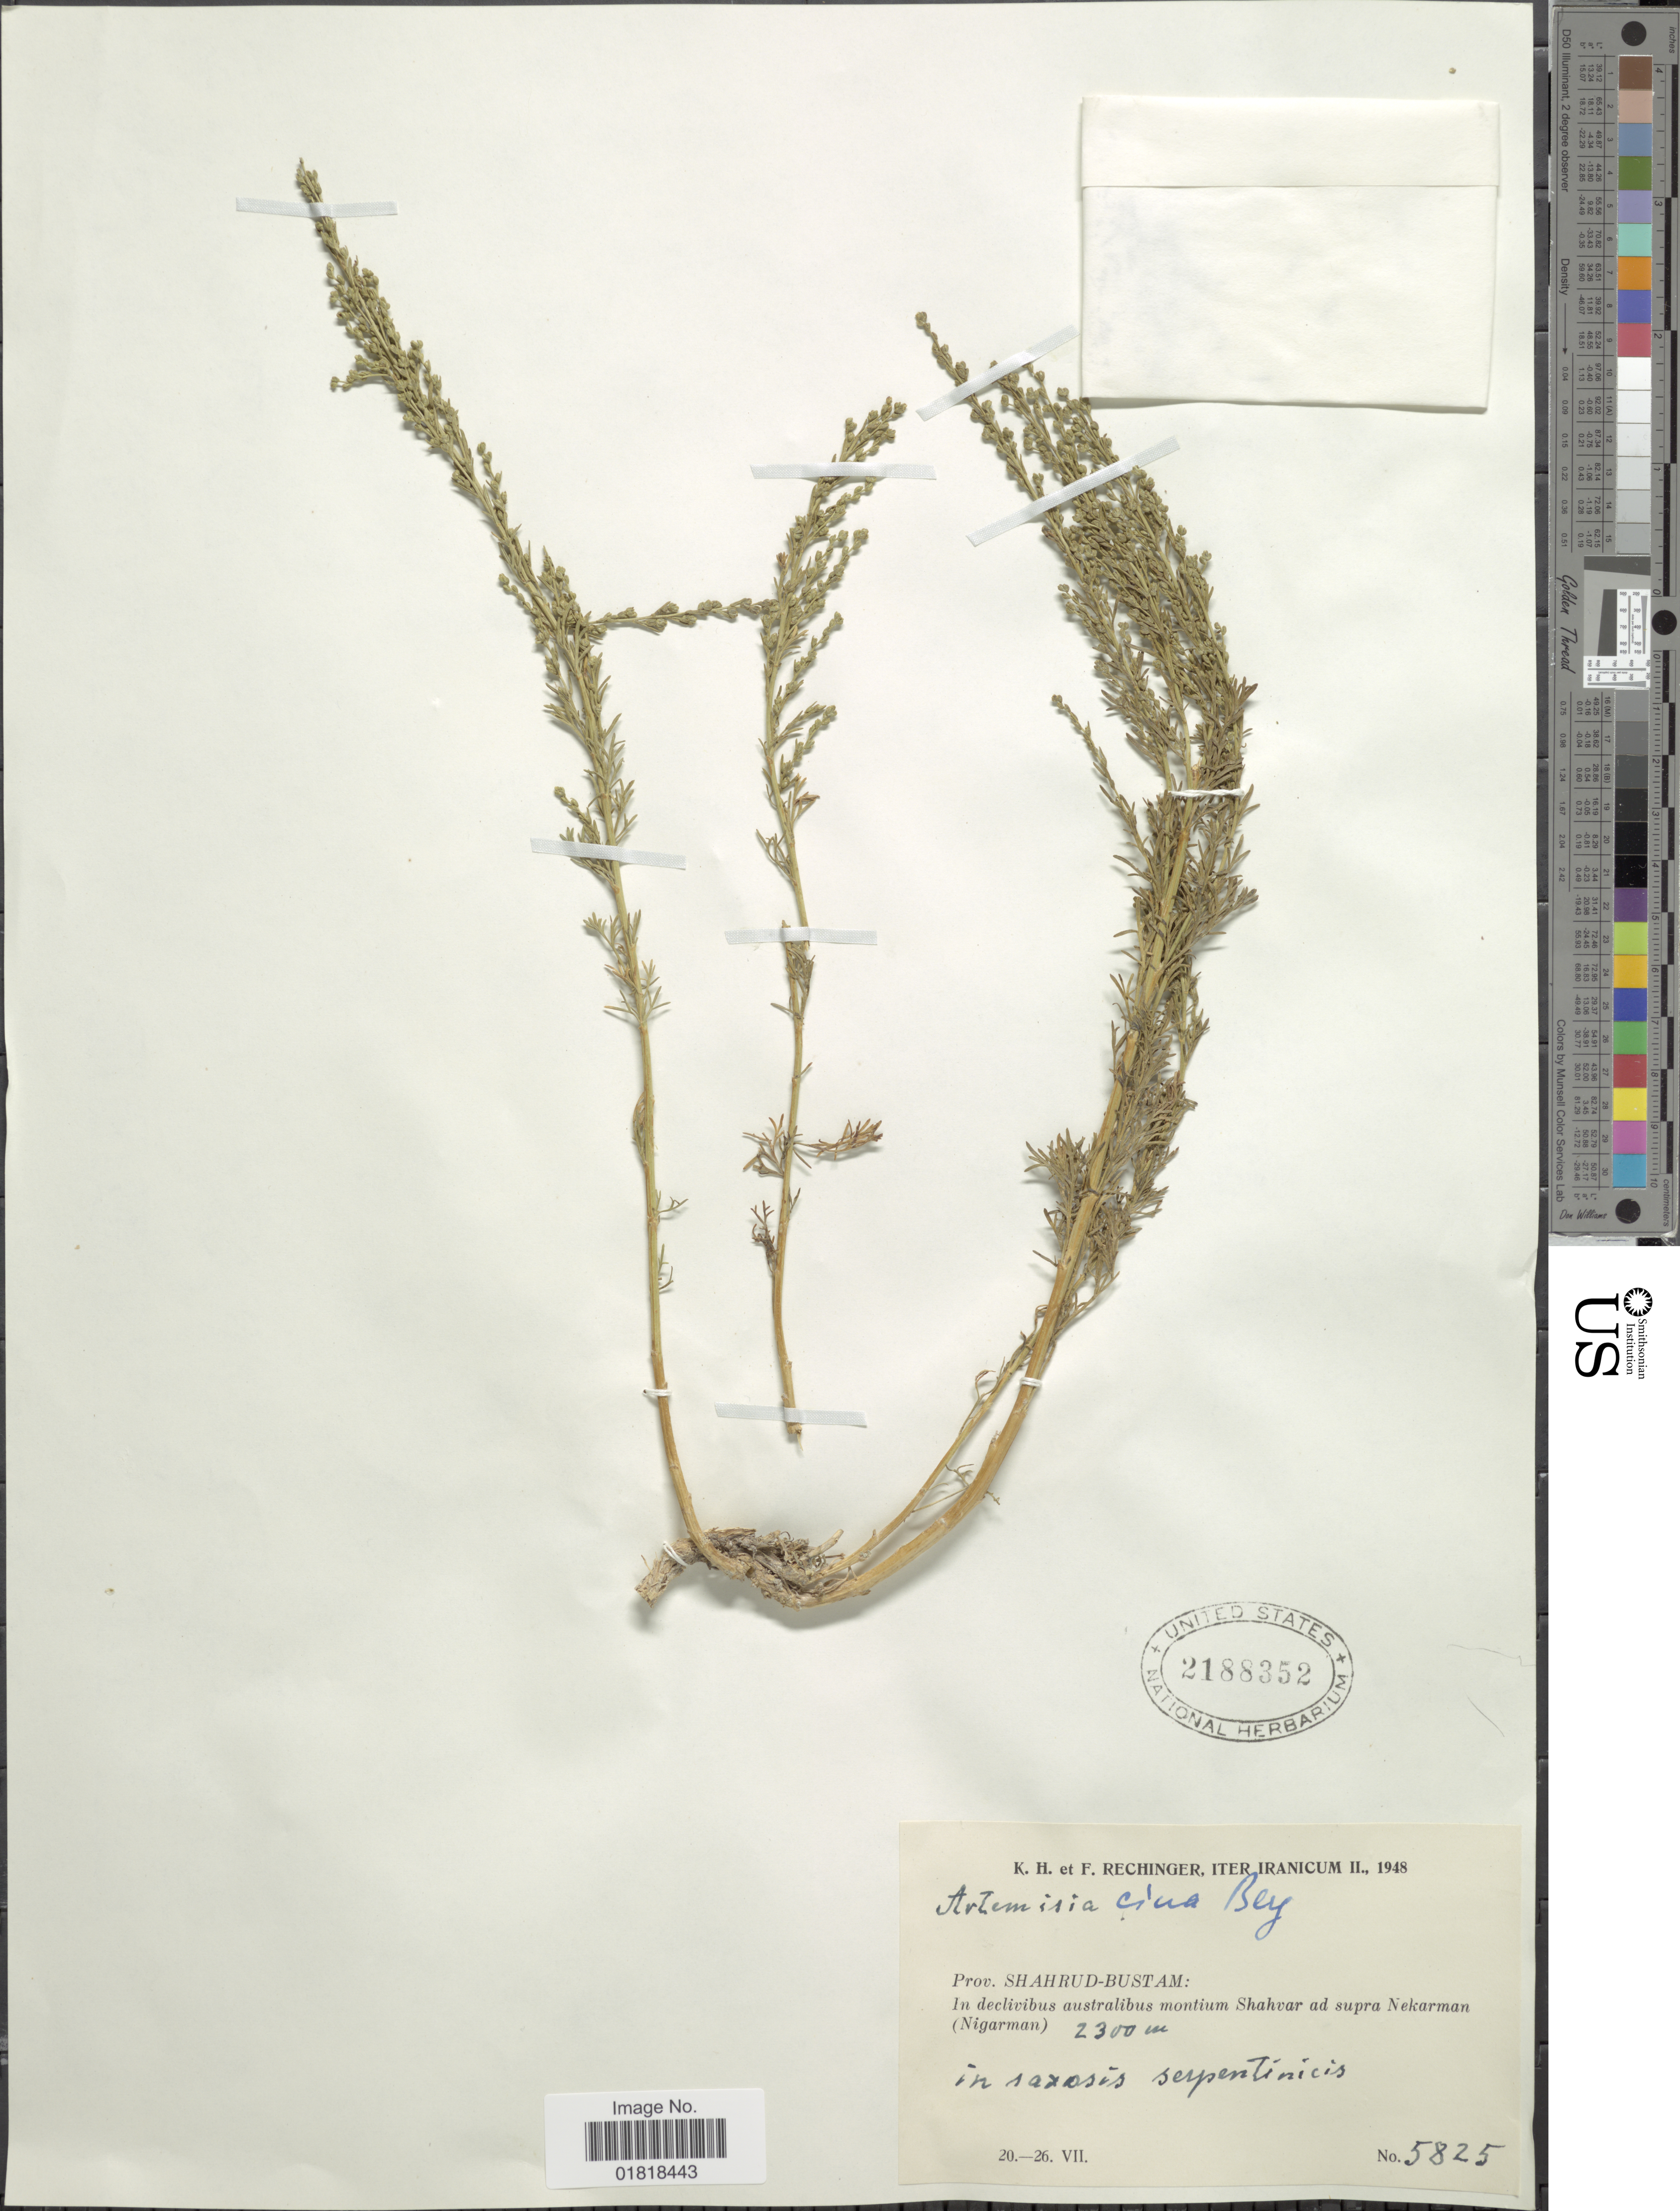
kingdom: Plantae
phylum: Tracheophyta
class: Magnoliopsida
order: Asterales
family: Asteraceae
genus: Artemisia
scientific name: Artemisia cina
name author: L.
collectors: K. H. Rechinger & F. Rechinger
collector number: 5825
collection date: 1948-07-20/1948-07-26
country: Iran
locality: Prov. Shahrud-Bustam, in declivibus australibus montium Shahvar ad supra Nekarman (Nigarman)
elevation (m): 2300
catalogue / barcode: US 2188352